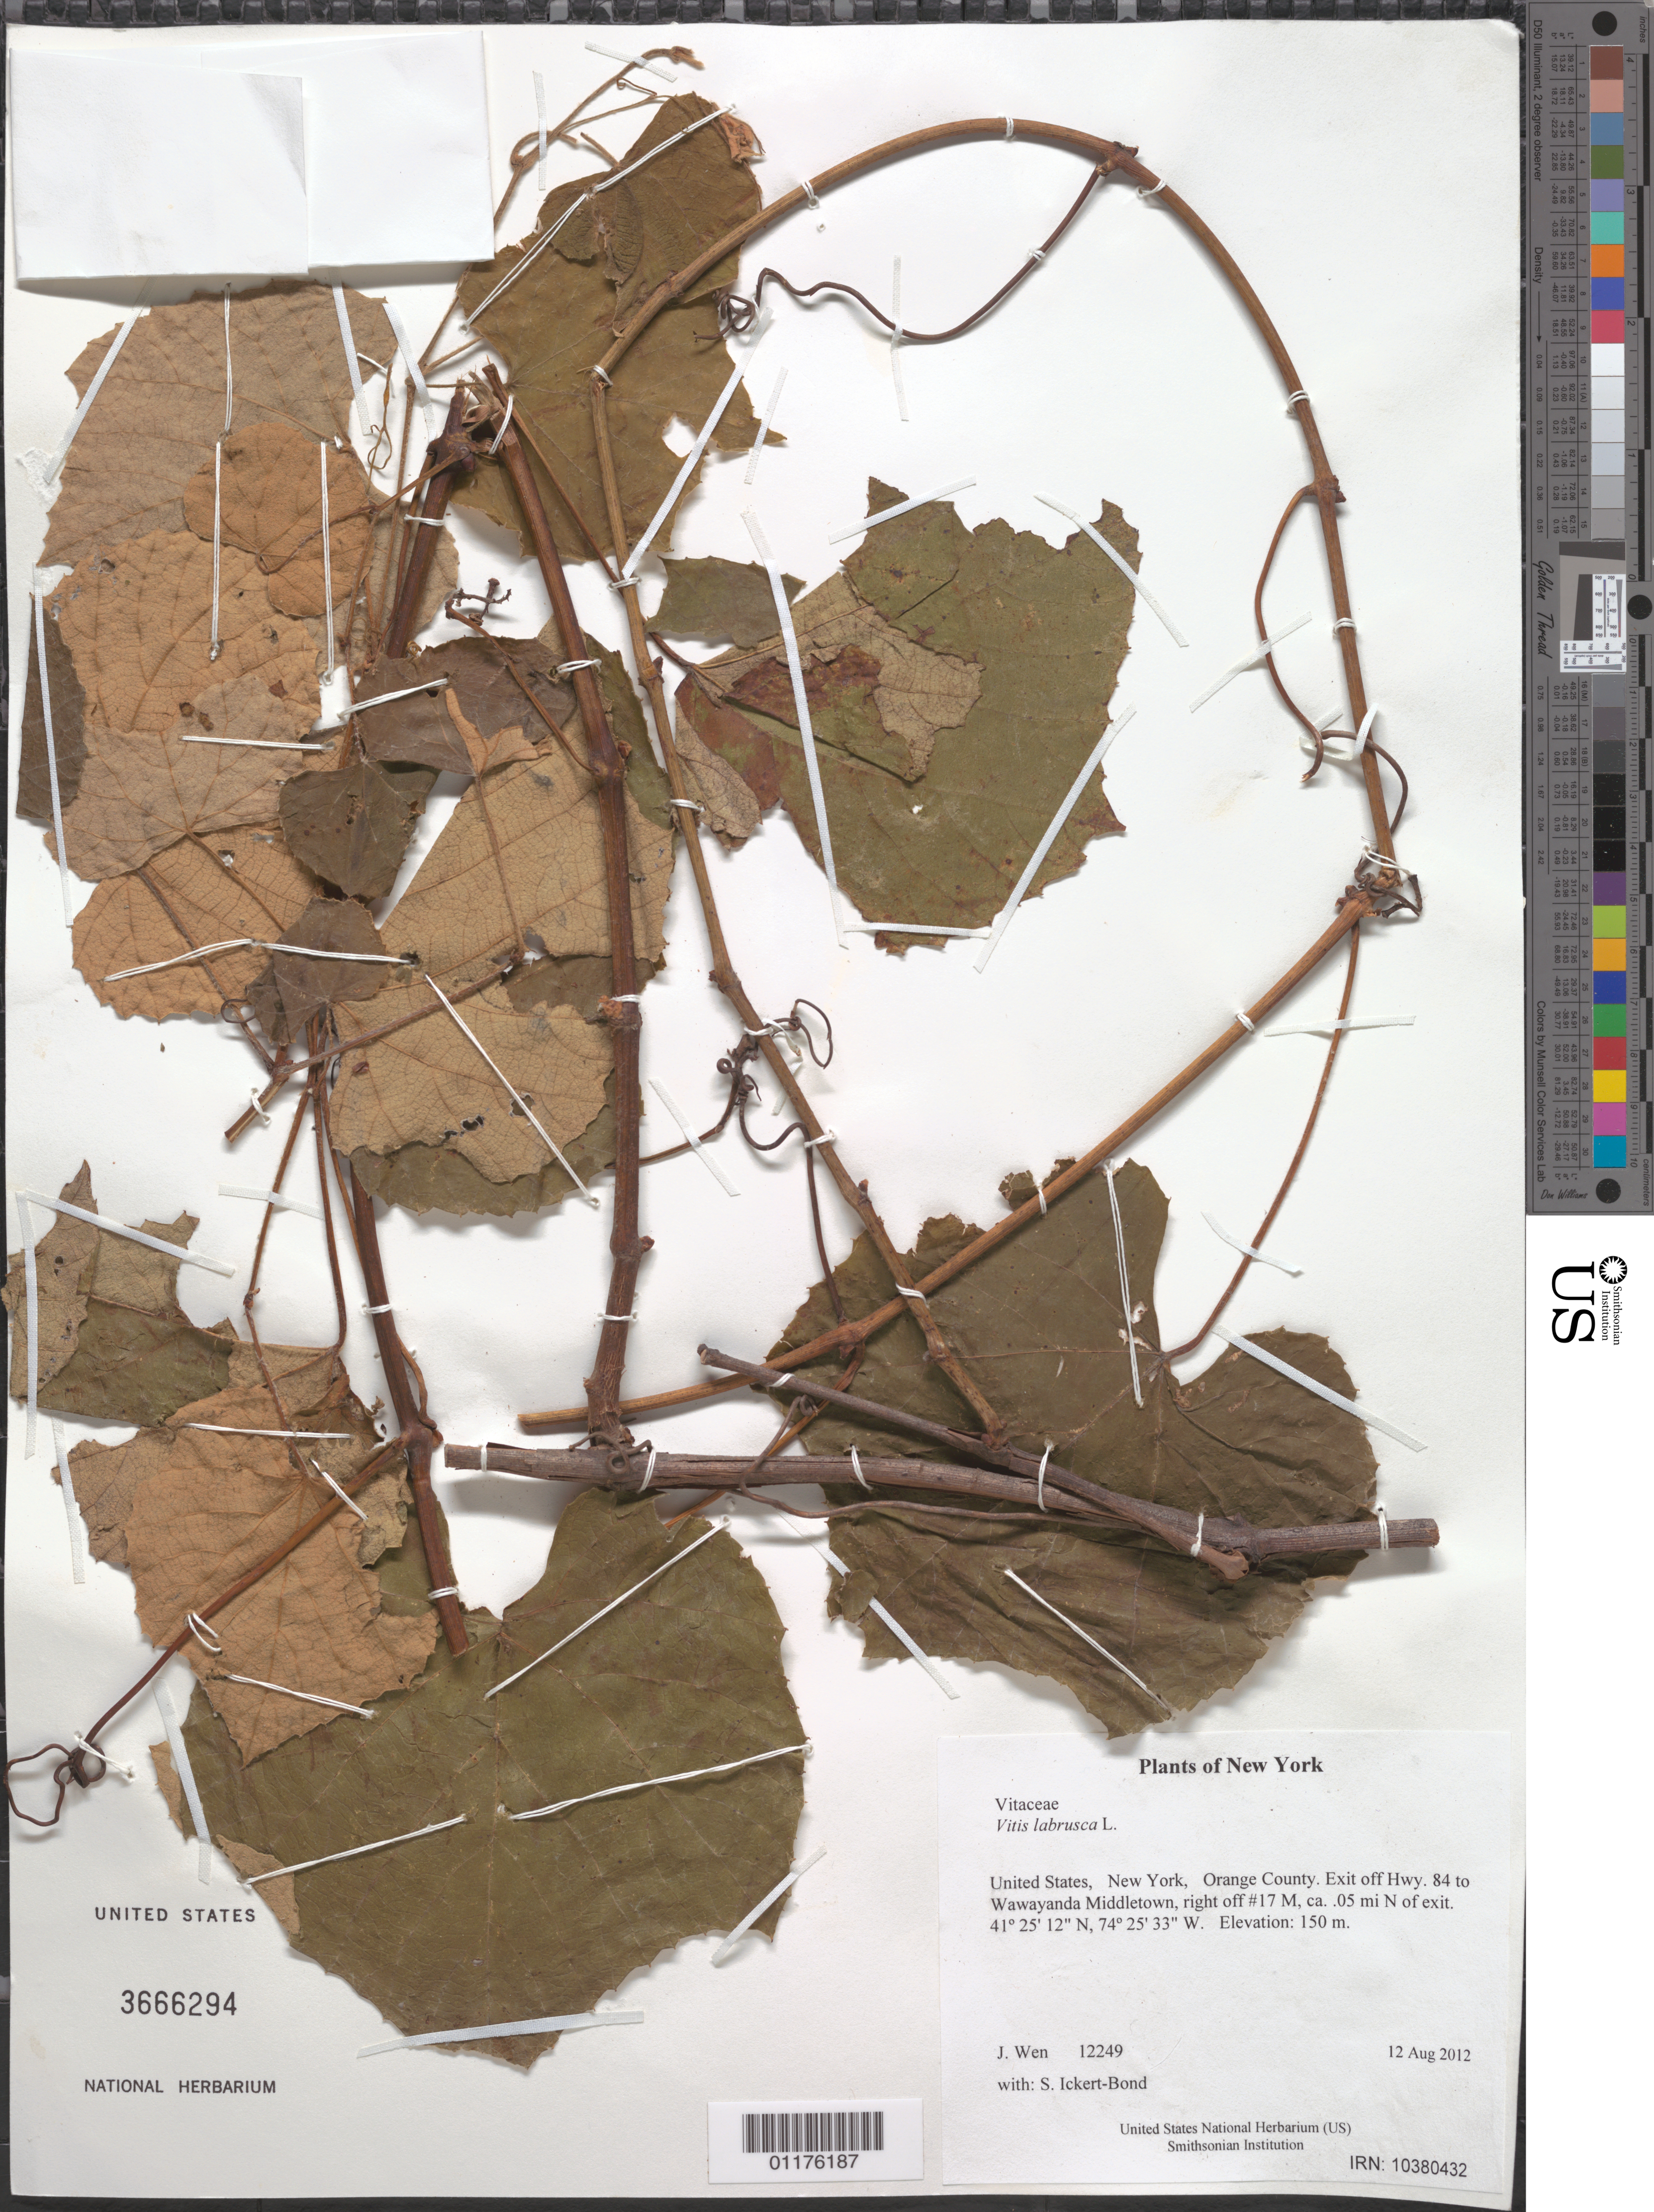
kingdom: Plantae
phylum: Tracheophyta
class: Magnoliopsida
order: Vitales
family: Vitaceae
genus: Vitis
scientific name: Vitis labrusca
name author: L.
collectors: J. Wen & S. Ickert-Bond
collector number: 12249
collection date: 2012-08-12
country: United States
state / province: New York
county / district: Orange County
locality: Exit off Hwy. 84 to Wawayanda Middletown, right off #17 M, ca. .05 mi N of exit.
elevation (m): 150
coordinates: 41 25.207 N, 74 25.548 W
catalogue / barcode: US 3666294